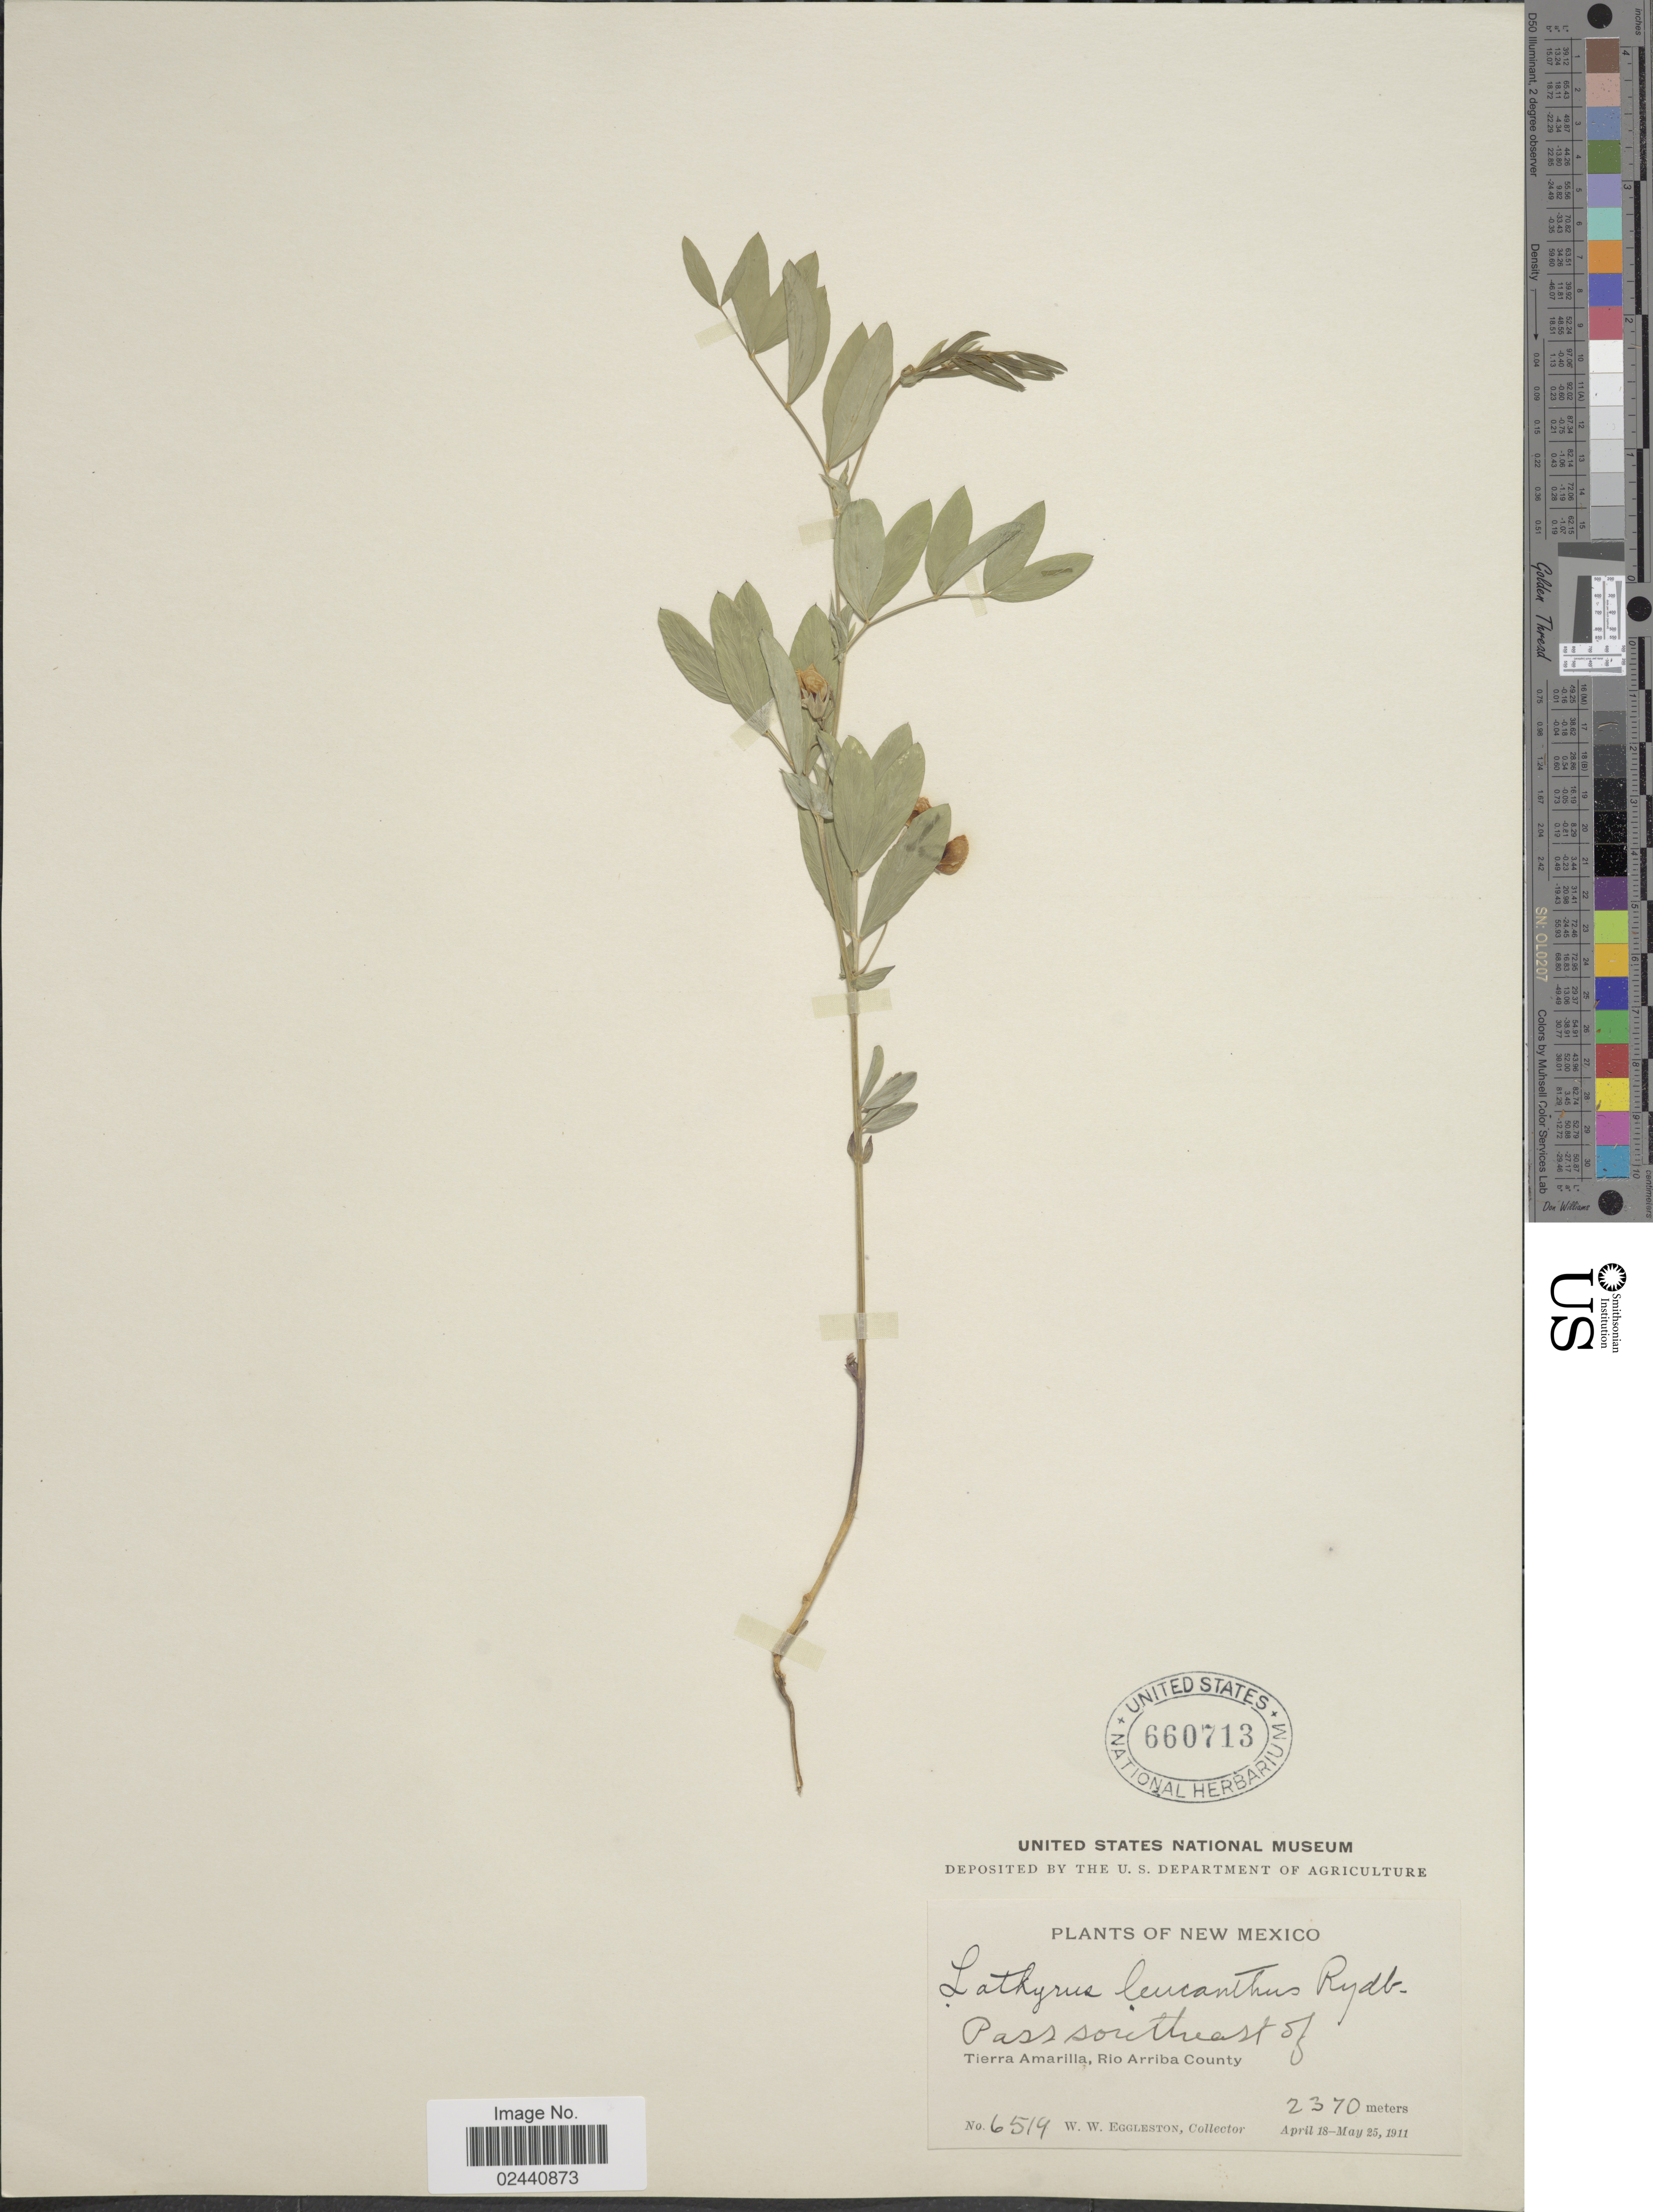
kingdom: Plantae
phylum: Tracheophyta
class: Magnoliopsida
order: Fabales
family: Fabaceae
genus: Lathyrus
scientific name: Lathyrus leucanthus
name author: Rydb.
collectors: W. W. Eggleston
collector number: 6519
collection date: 1911-04-18/1911-05-25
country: United States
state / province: New Mexico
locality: Pass southeast of Tierra Amarilla, Rio Arriba County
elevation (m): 2370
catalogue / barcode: US 660713